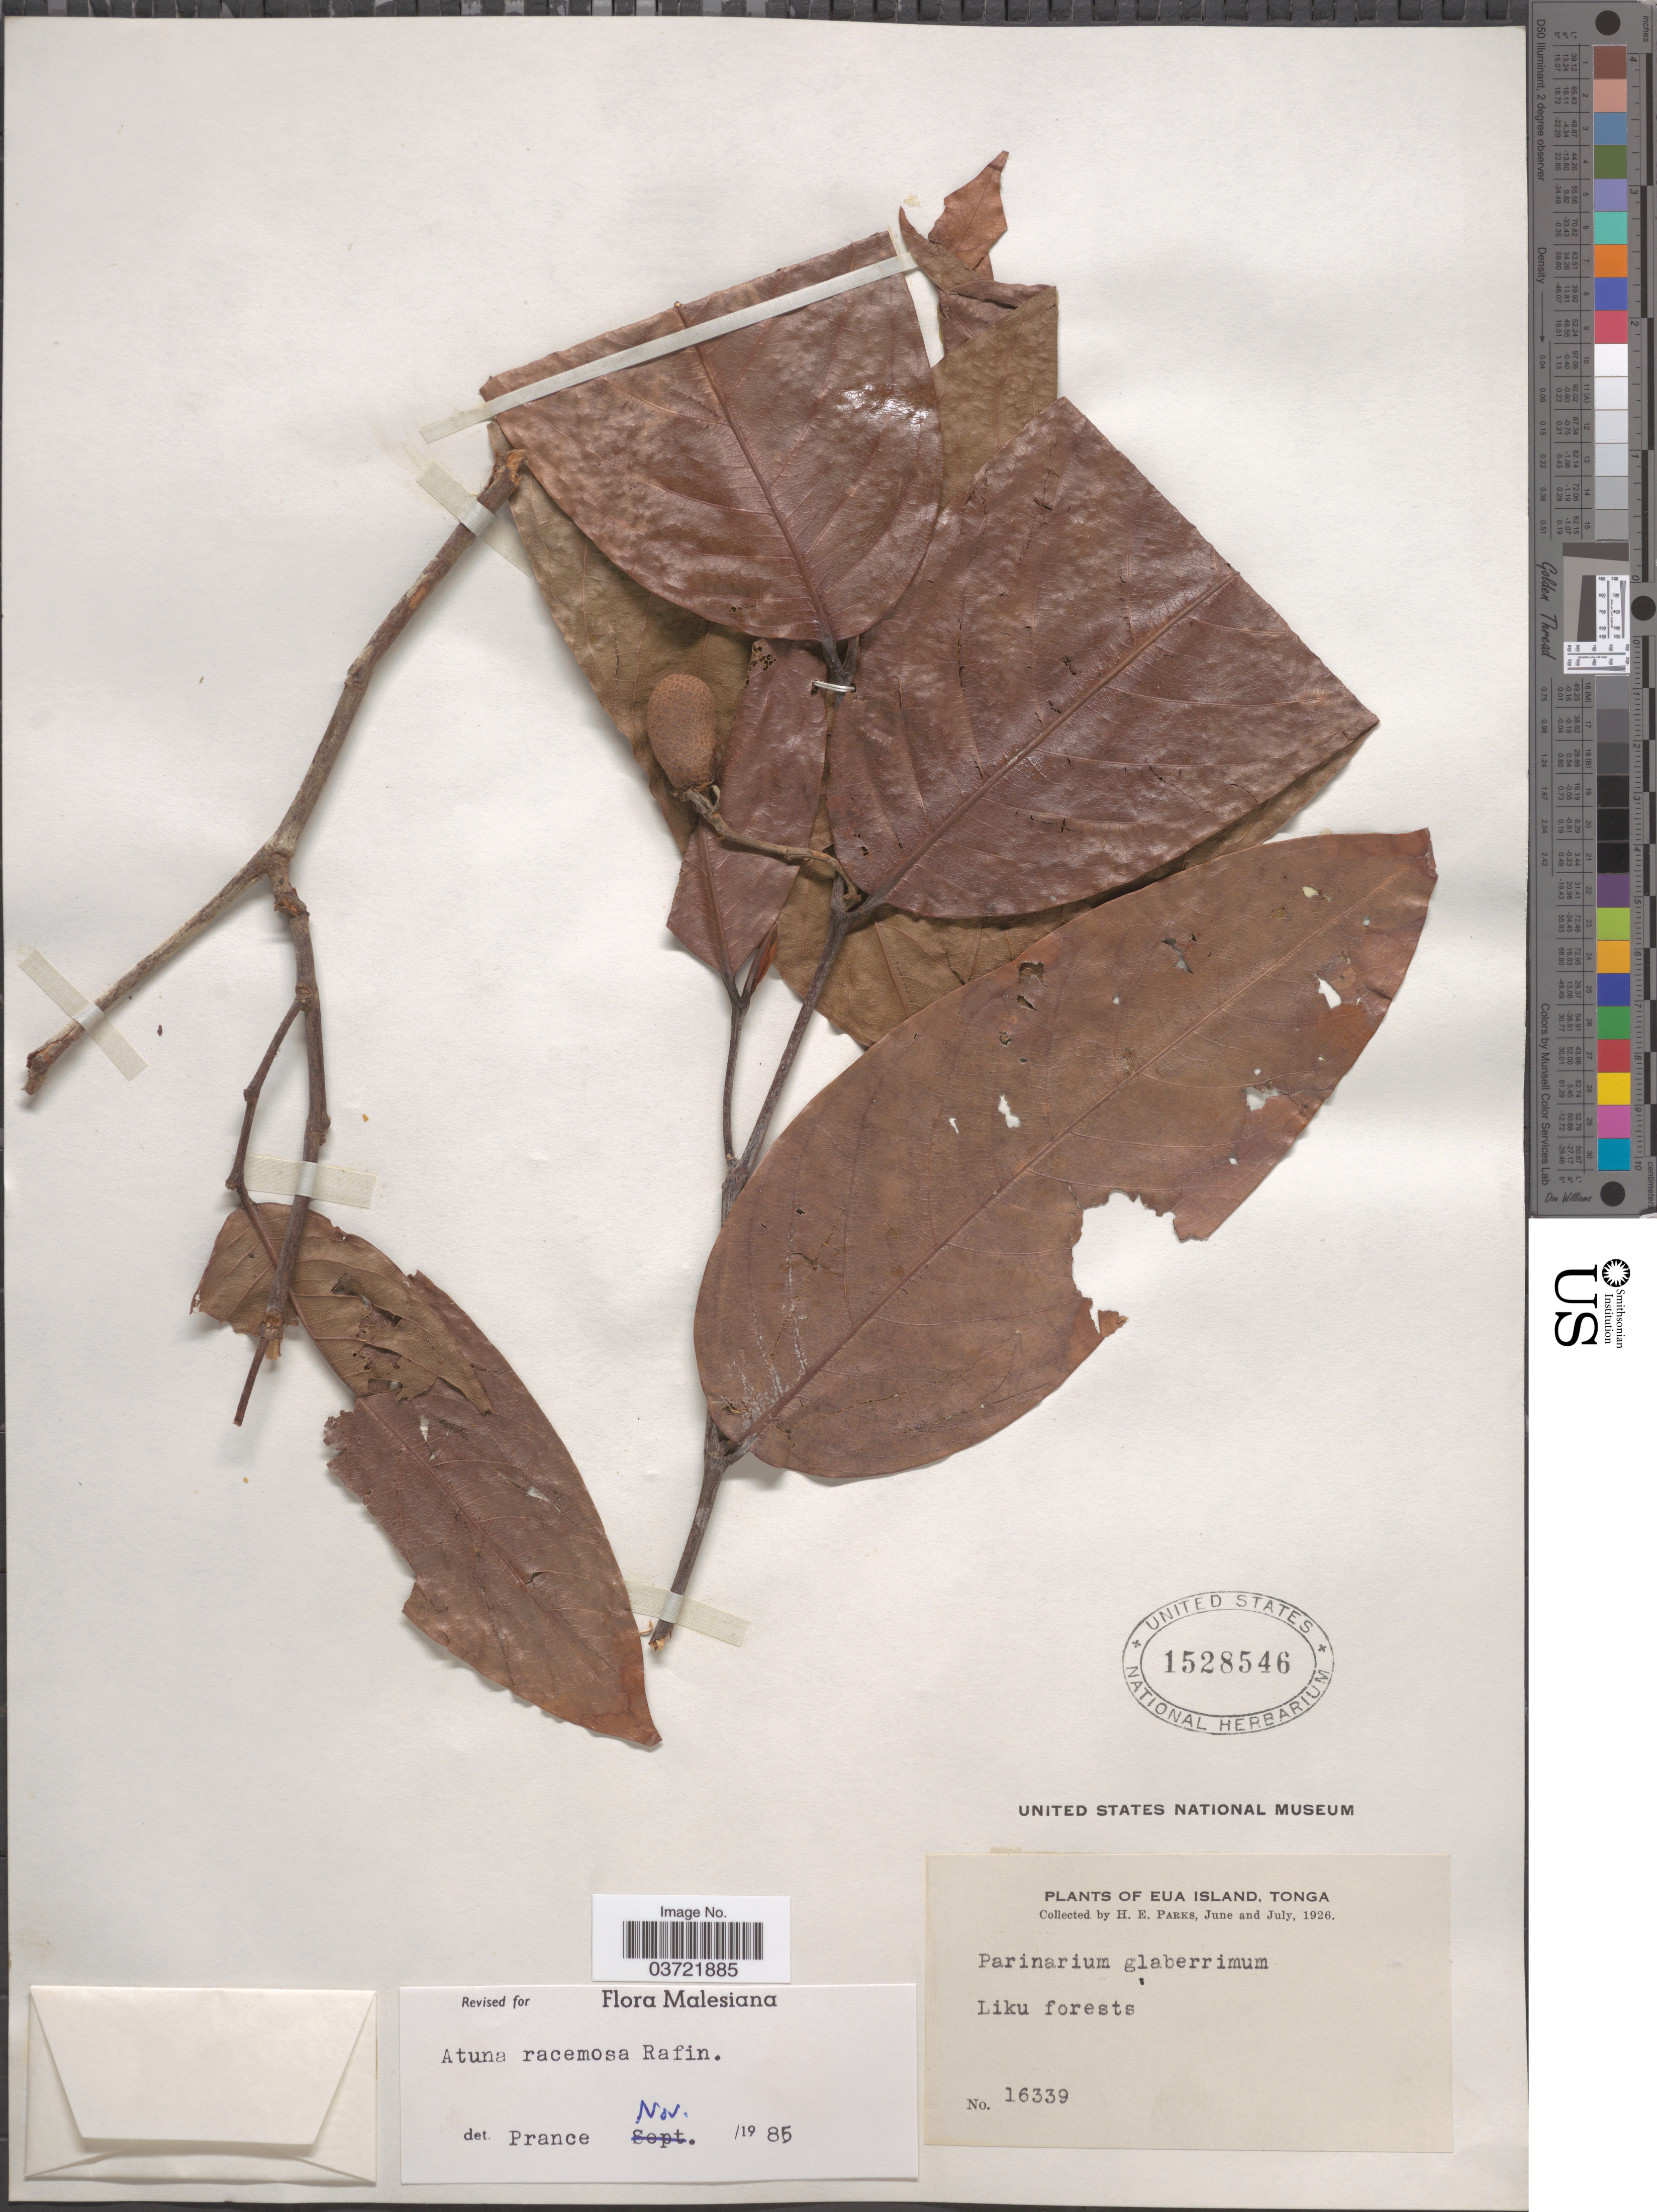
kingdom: Plantae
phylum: Tracheophyta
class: Magnoliopsida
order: Malpighiales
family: Chrysobalanaceae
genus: Atuna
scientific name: Atuna racemosa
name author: Raf.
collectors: H. E. Parks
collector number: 16339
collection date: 1926-06/1926-07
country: Tonga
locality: Eua Island. Liku forests.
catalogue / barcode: US 1528546